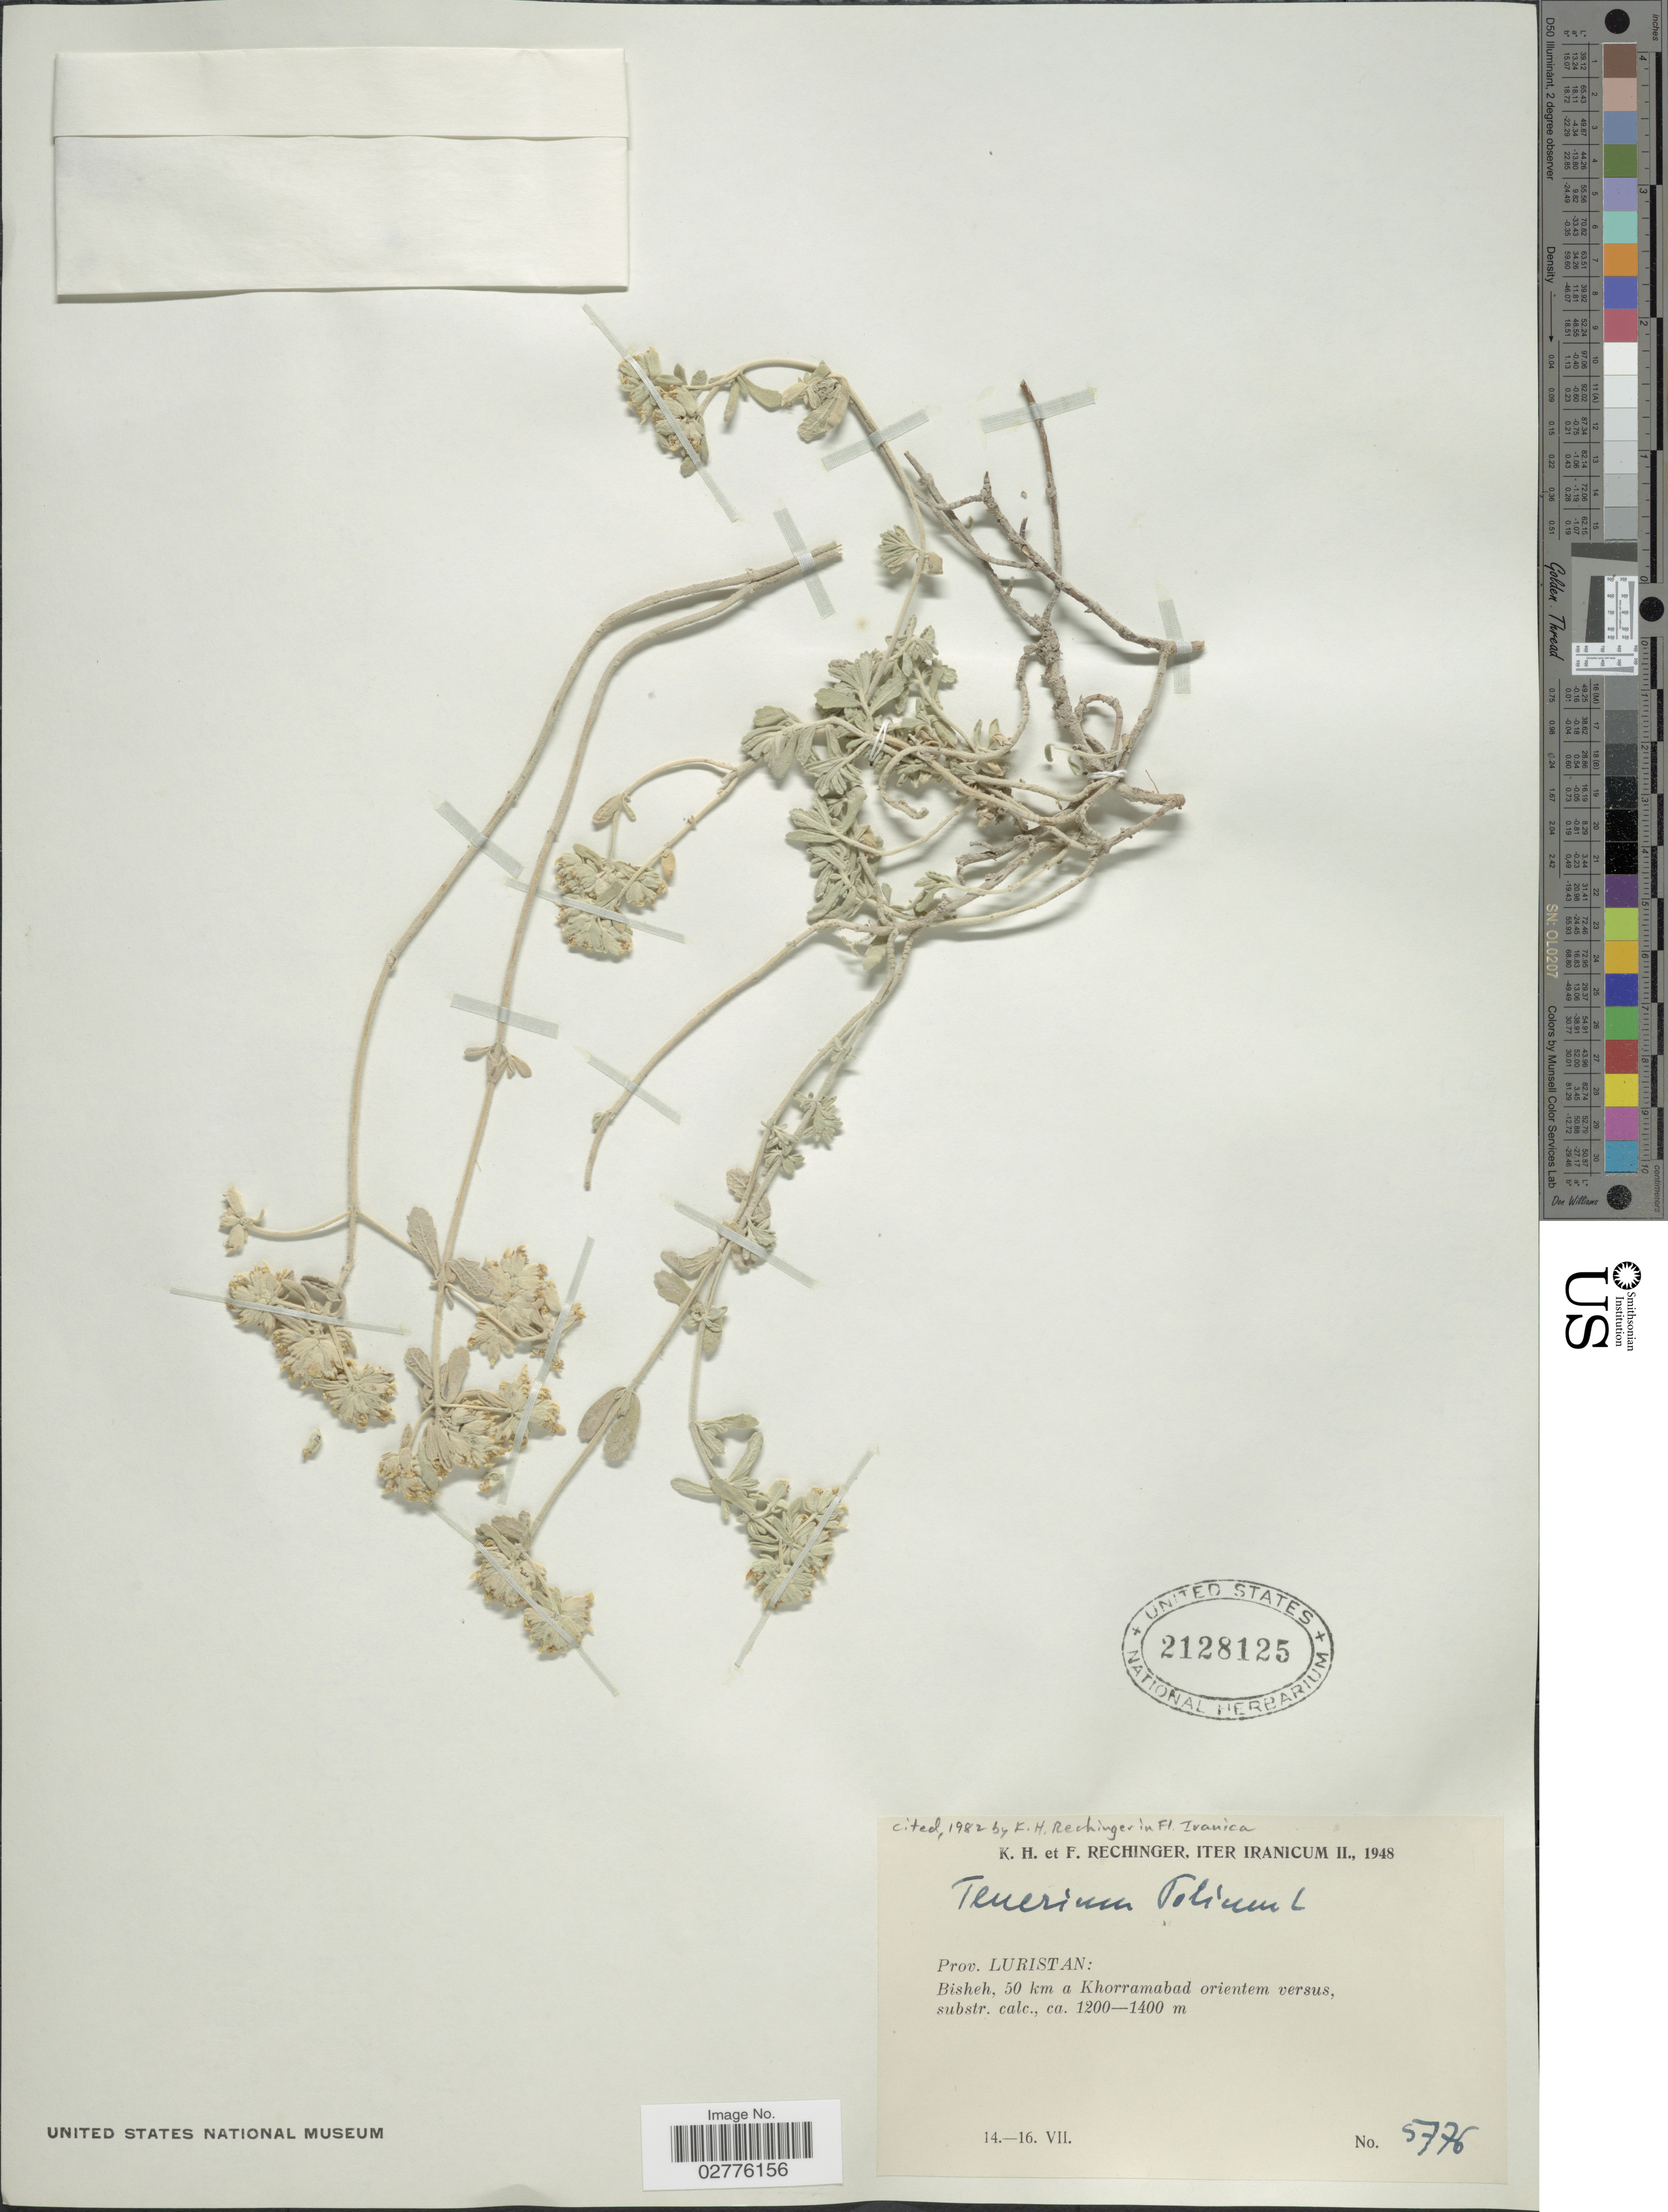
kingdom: Plantae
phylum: Tracheophyta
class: Magnoliopsida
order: Lamiales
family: Lamiaceae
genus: Teucrium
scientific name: Teucrium polium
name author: L.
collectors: K. H. Rechinger & F. Rechinger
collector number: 5776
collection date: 1948-07-14/1948-07-16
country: Iran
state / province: Hormozgan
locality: Prov. Luristan: Bisheh, 50 km a Khorramabad orientem versus.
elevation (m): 1200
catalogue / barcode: US 2128125